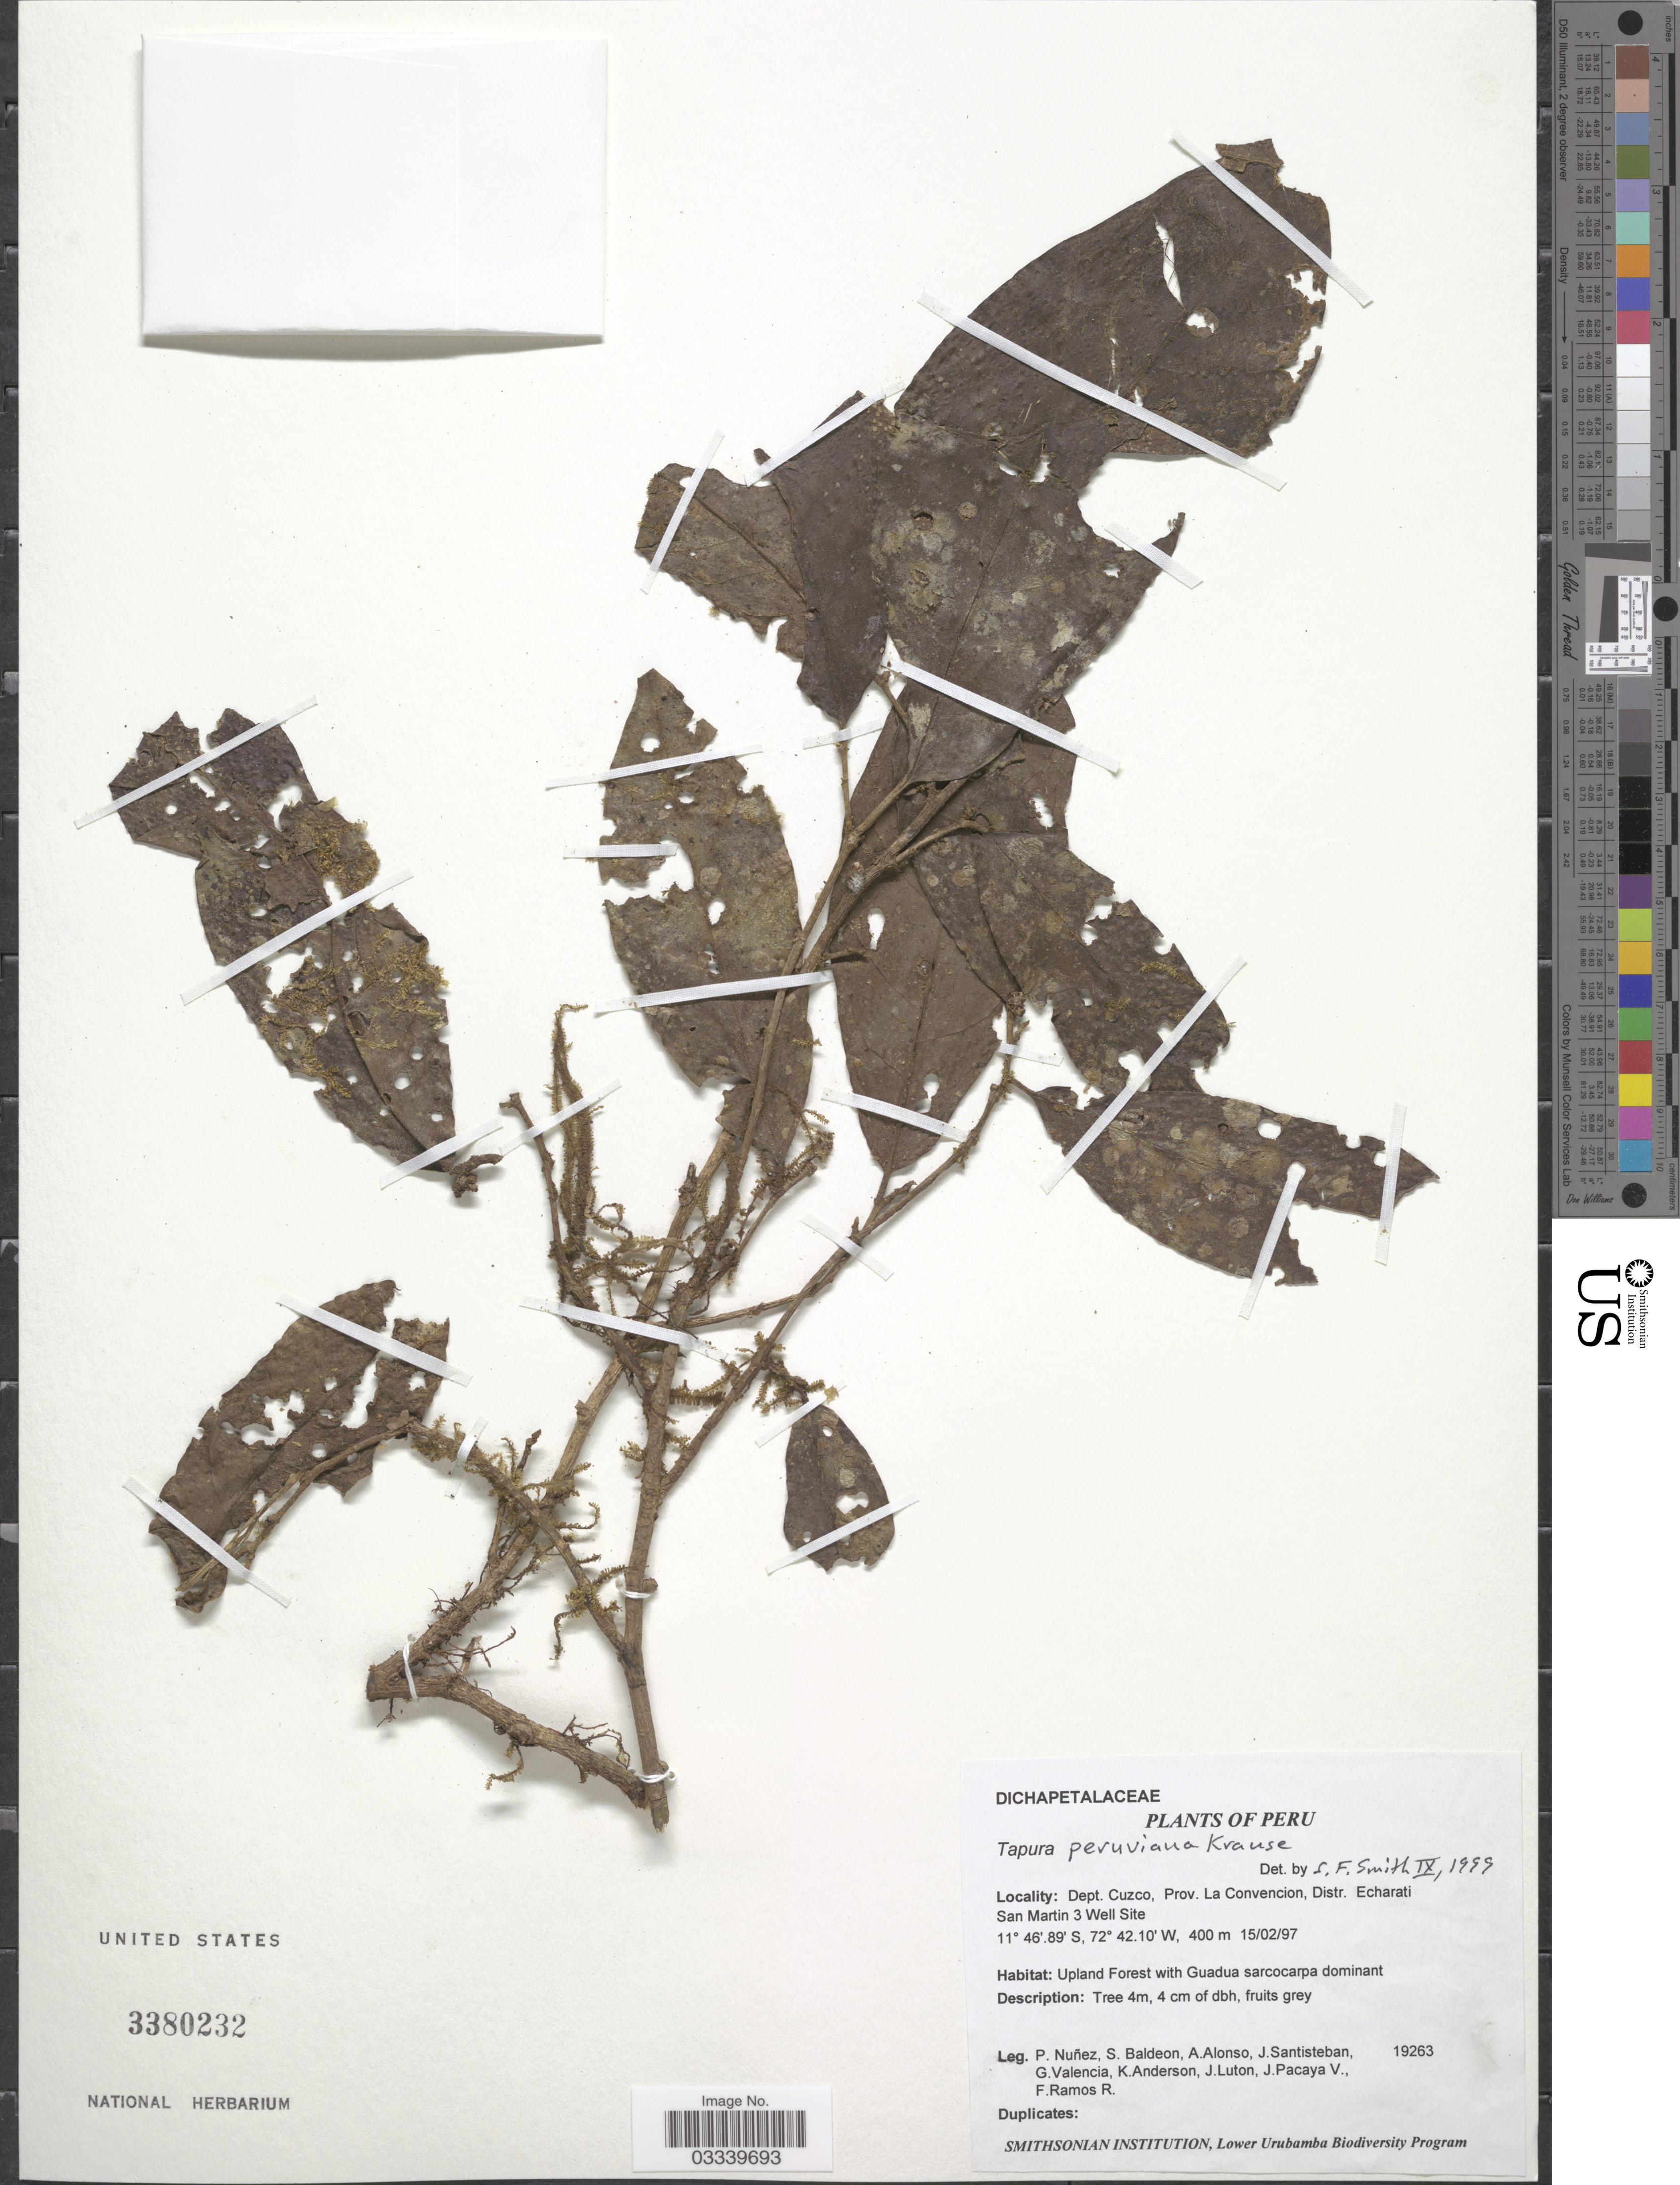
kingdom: Plantae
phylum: Tracheophyta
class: Magnoliopsida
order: Malpighiales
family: Dichapetalaceae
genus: Tapura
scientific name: Tapura peruviana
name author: K. Krause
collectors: P. Nuñez V., S. Baldeon, A. Alonso, J. Santisteban & et al.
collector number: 19263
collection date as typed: Transcribed d/m/y: 15/2/97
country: Peru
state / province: Cusco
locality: Dept. Cuzco, Prov. La Convencion, Distr. Echarati San Martin 3 Well Site.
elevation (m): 400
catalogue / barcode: US 3380232